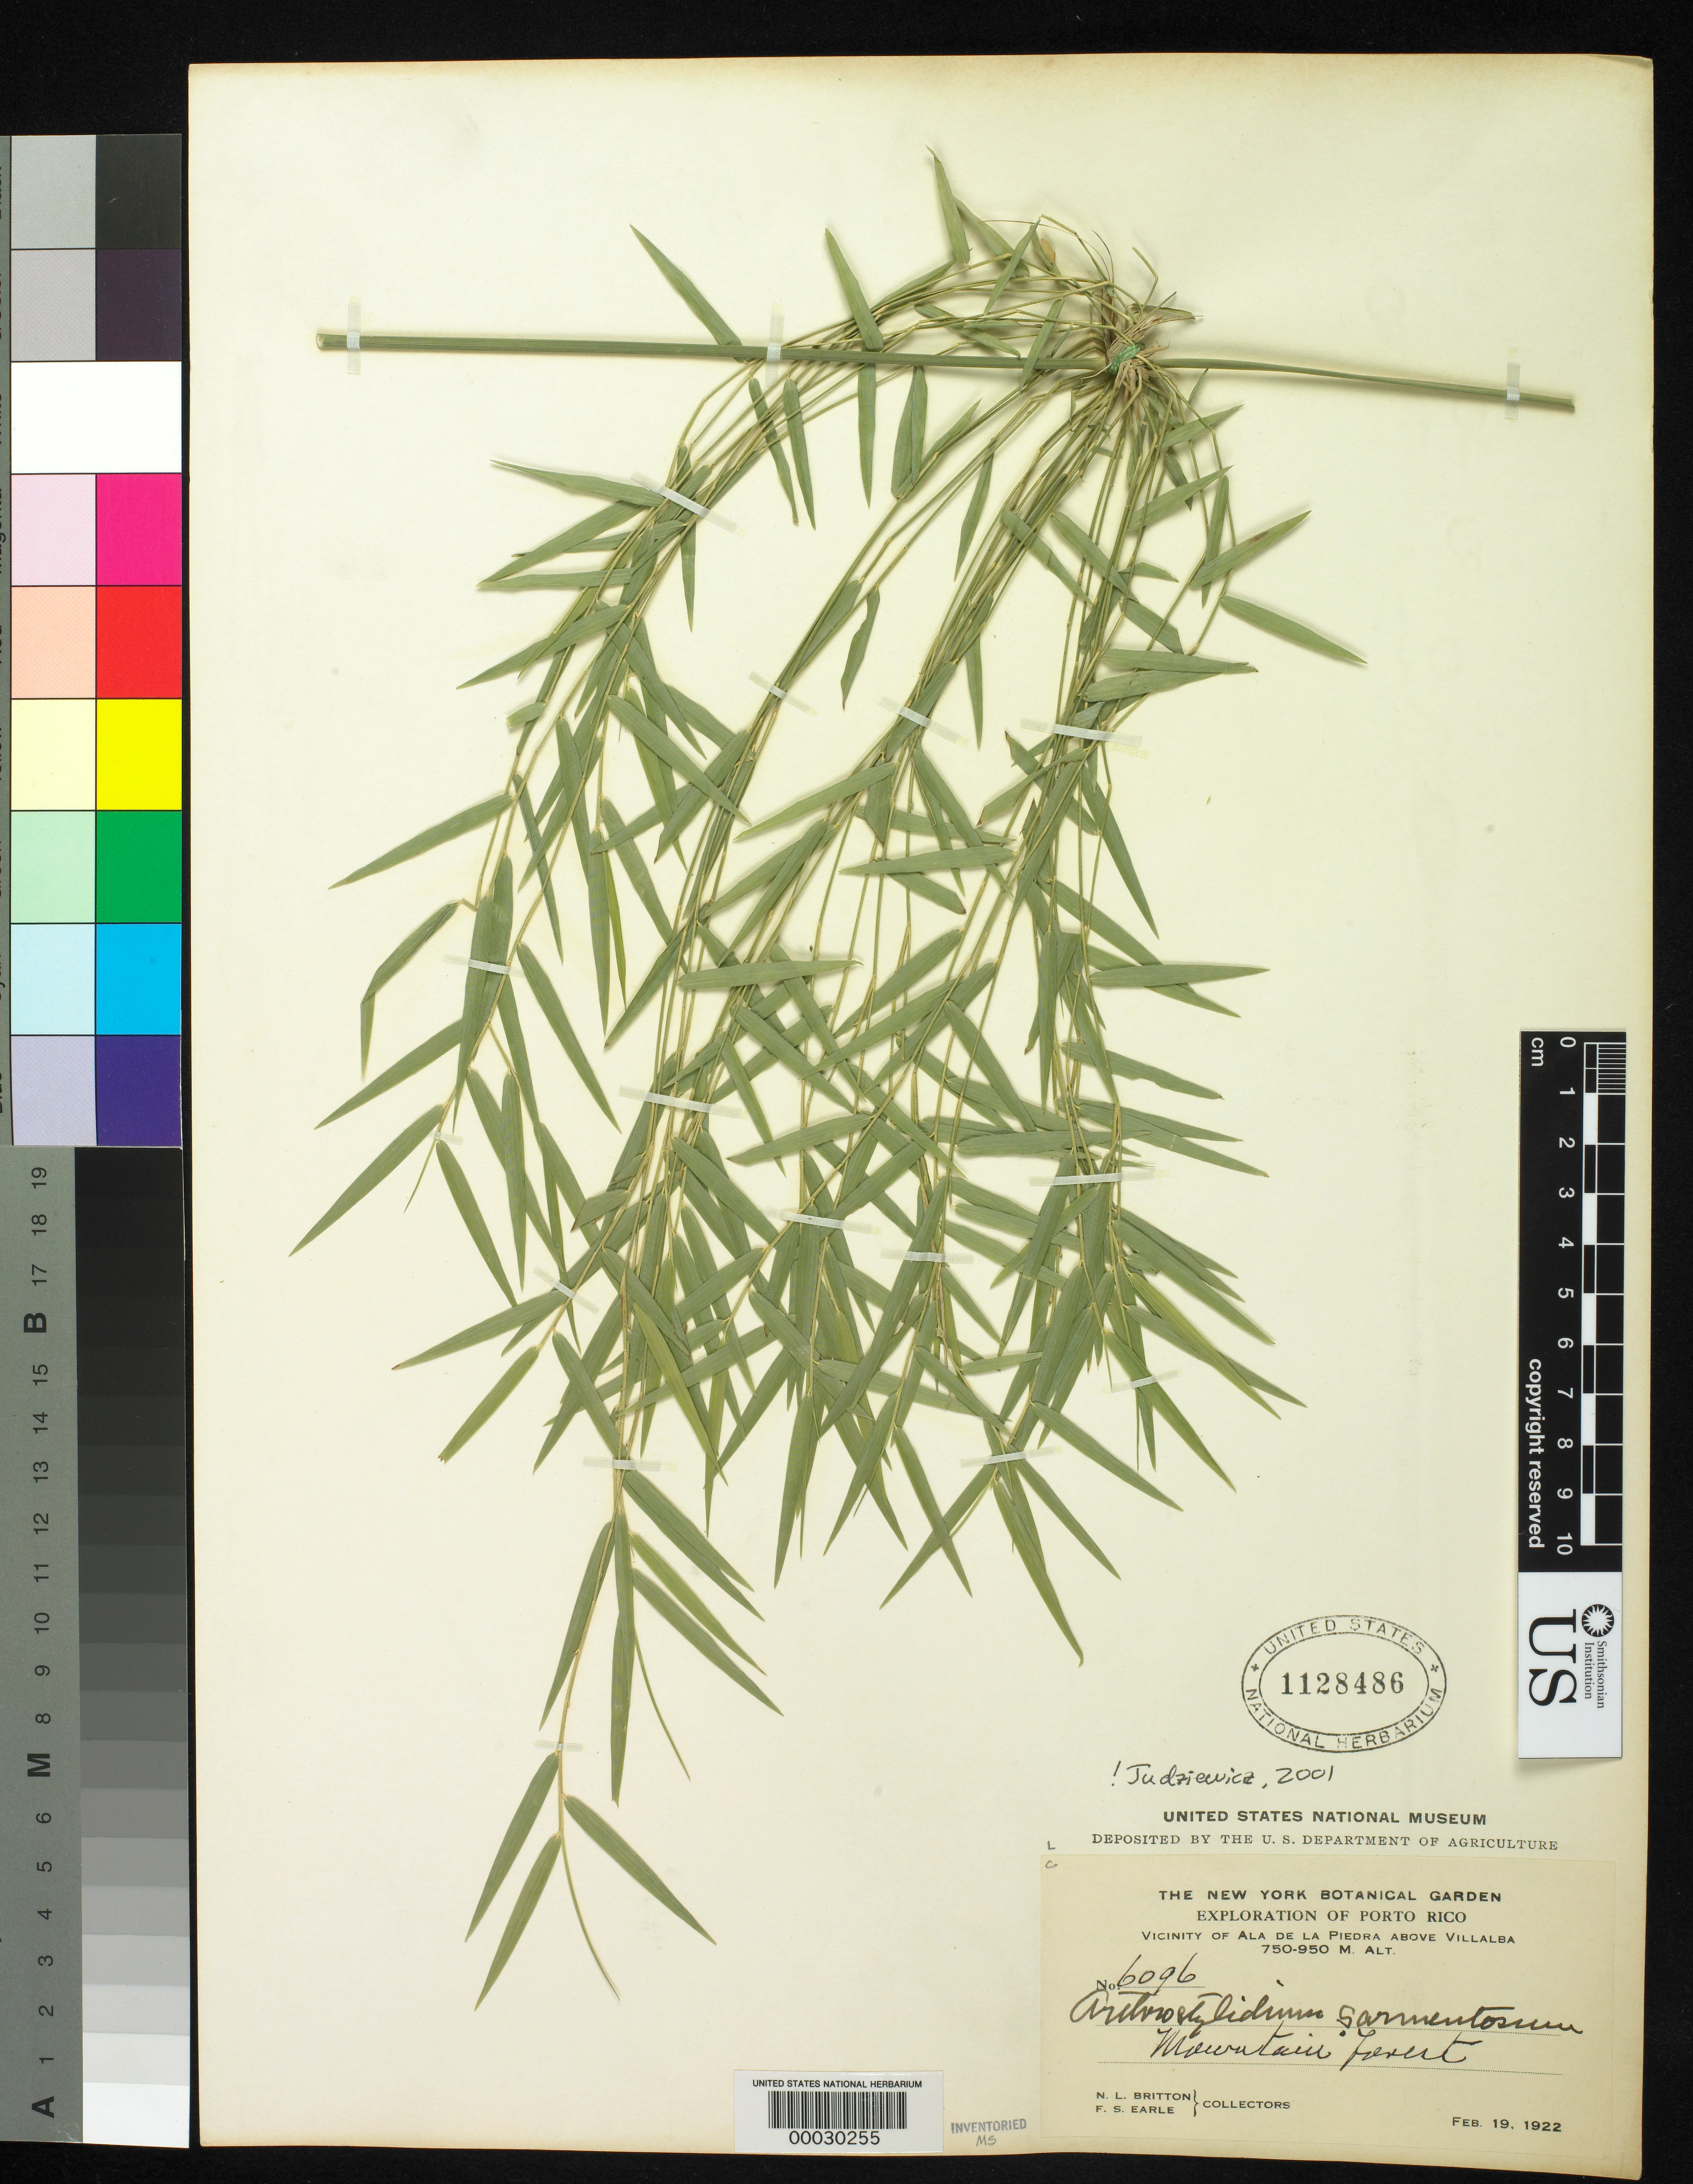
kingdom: Plantae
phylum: Tracheophyta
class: Liliopsida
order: Poales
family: Poaceae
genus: Arthrostylidium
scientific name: Arthrostylidium sarmentosum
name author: Pilg. in Urb.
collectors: N. Britton & F. S. Earle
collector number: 6096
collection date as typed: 19 Feb 1922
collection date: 1922-02-19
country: Puerto Rico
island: Greater Antilles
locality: Ala de la piedra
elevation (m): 750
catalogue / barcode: US 1128486